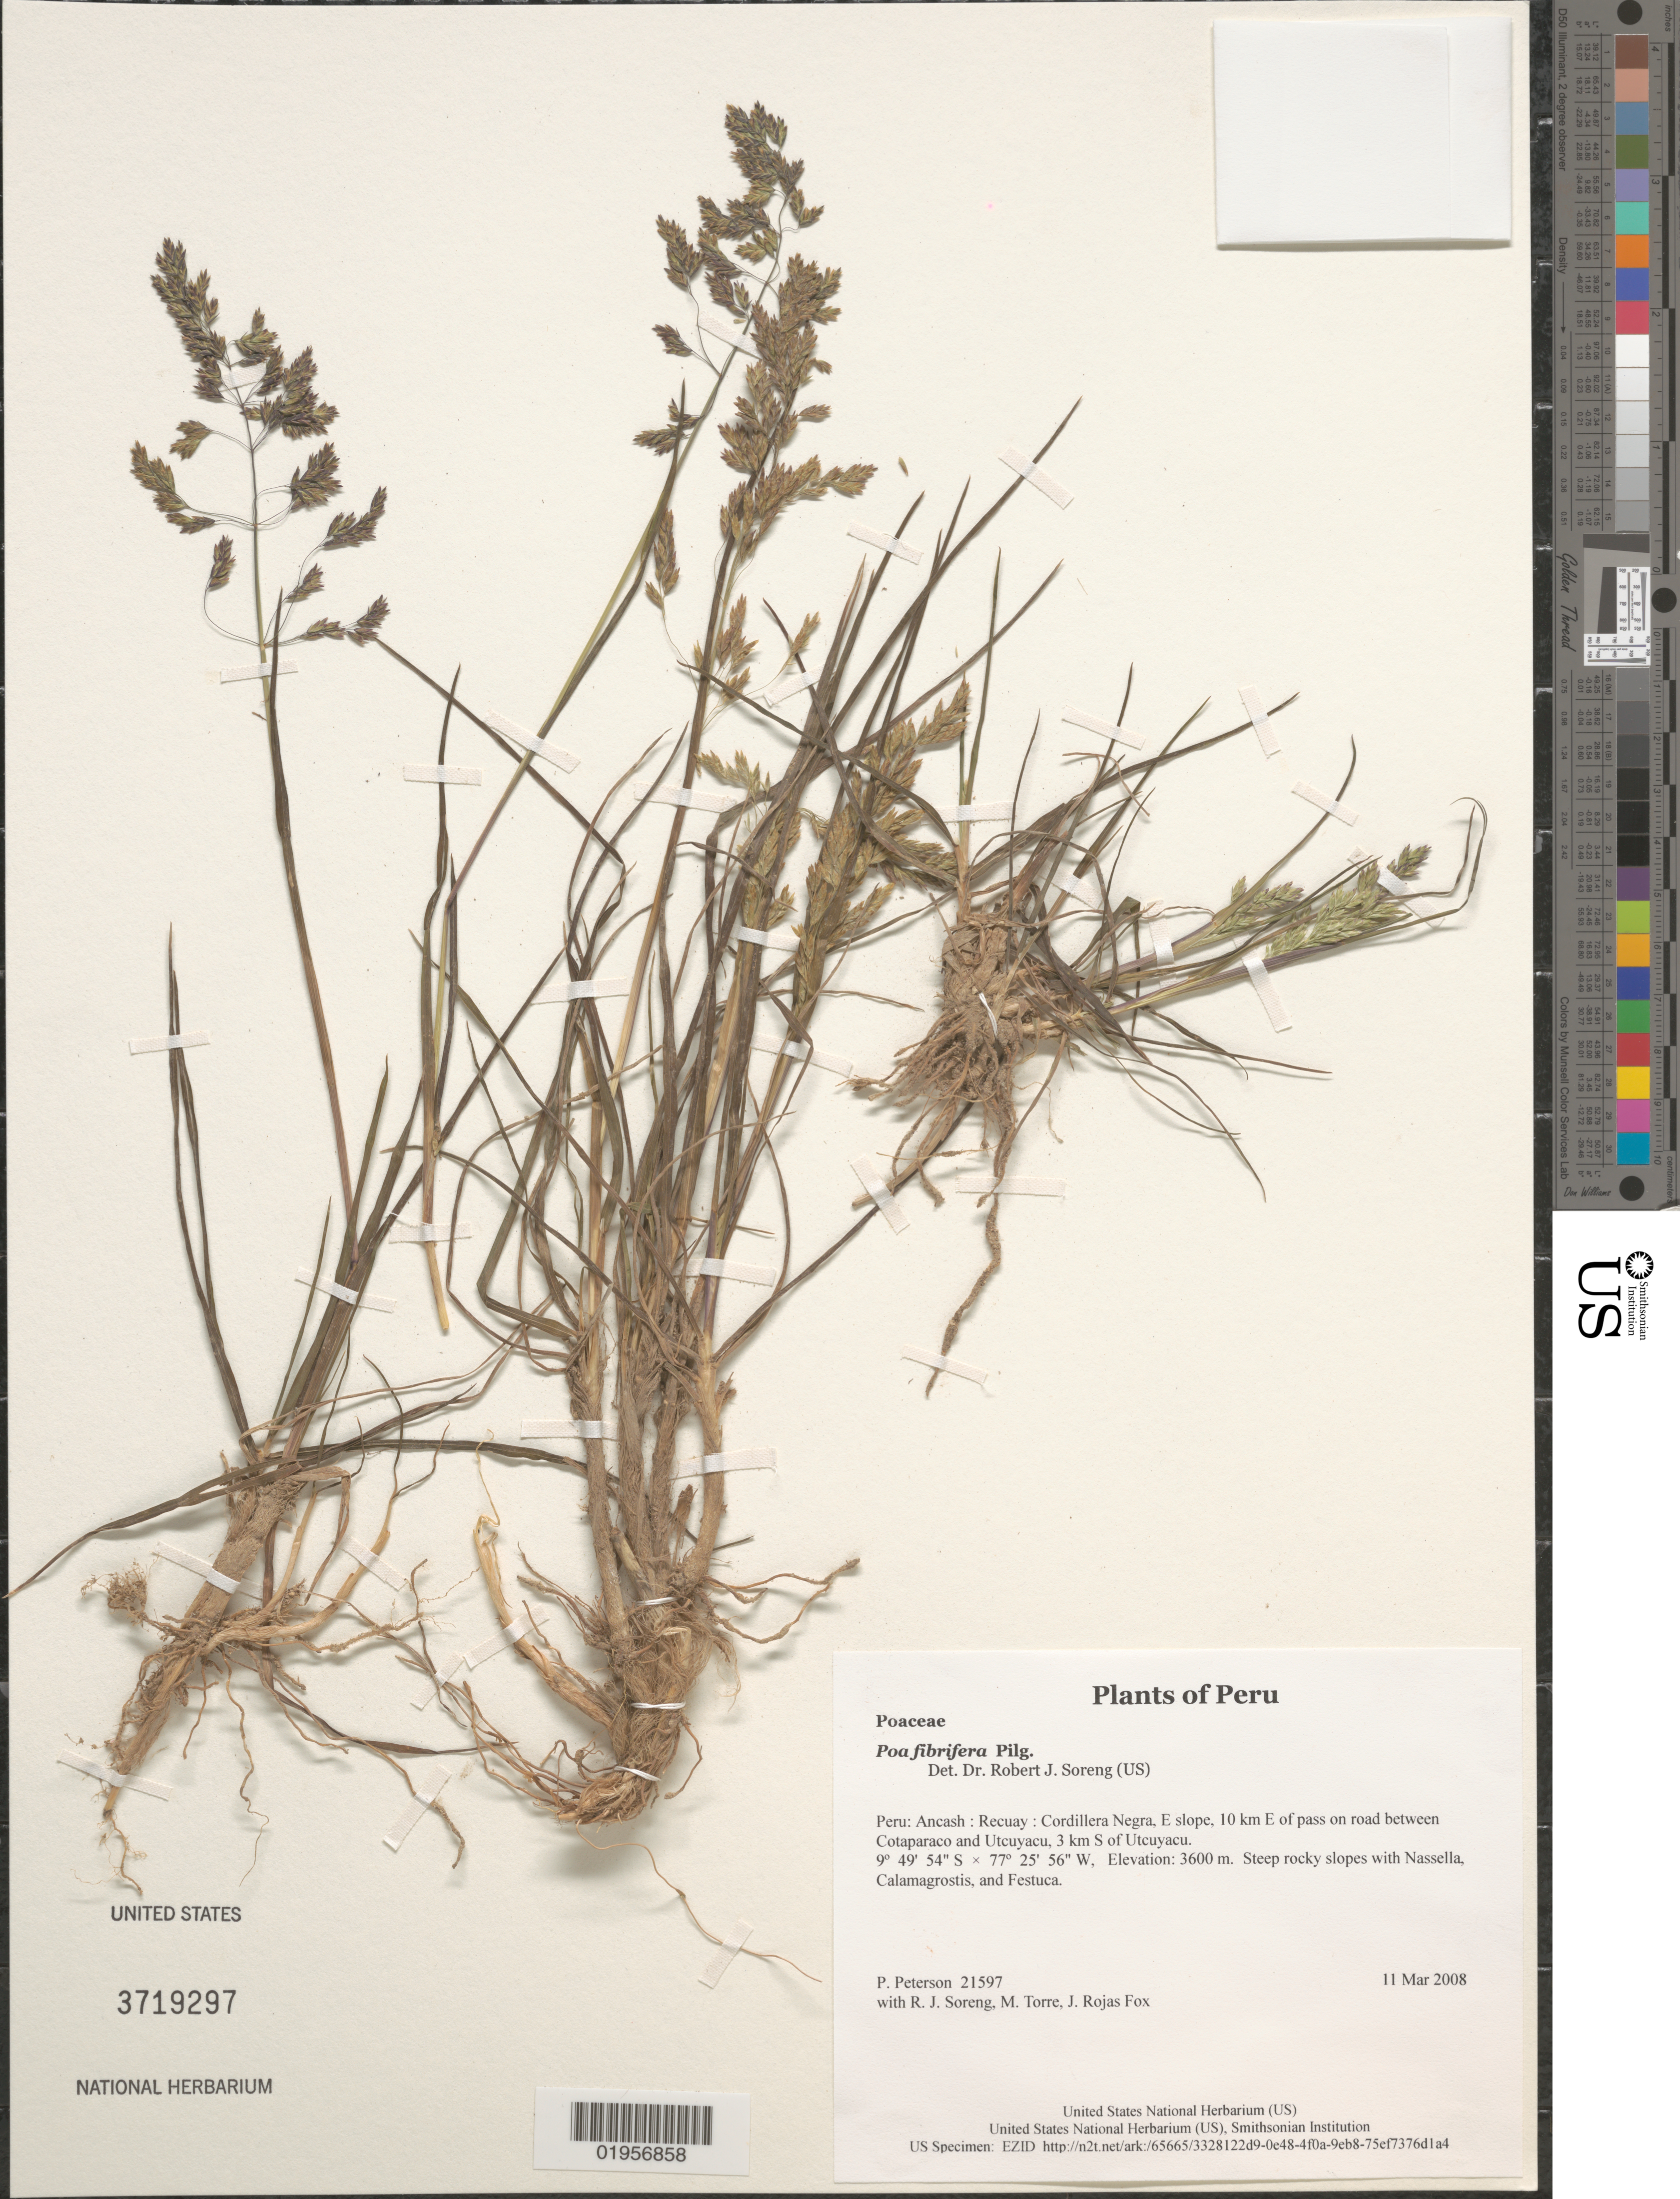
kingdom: Plantae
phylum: Tracheophyta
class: Liliopsida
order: Poales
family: Poaceae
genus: Poa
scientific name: Poa fibrifera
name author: Pilg.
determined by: Soreng, Robert J., Research Associate (BOT), Smithsonian Institution - National Museum of Natural History (UNITED STATES)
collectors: P. M. Peterson, R. J. Soreng, M. Torre & J. Rojas Fox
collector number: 21597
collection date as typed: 11 Mar 2008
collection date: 2008-03-11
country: Peru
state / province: Ancash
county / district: Recuay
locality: Cordillera Negra, E slope, 10 km E of pass on road between Cotaparaco and Utcuyacu, 3 km S of Utcuyacu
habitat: Steep rocky slopes with Nassella, Calamagrostis, and Festuca.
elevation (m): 3600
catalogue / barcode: US 3719297